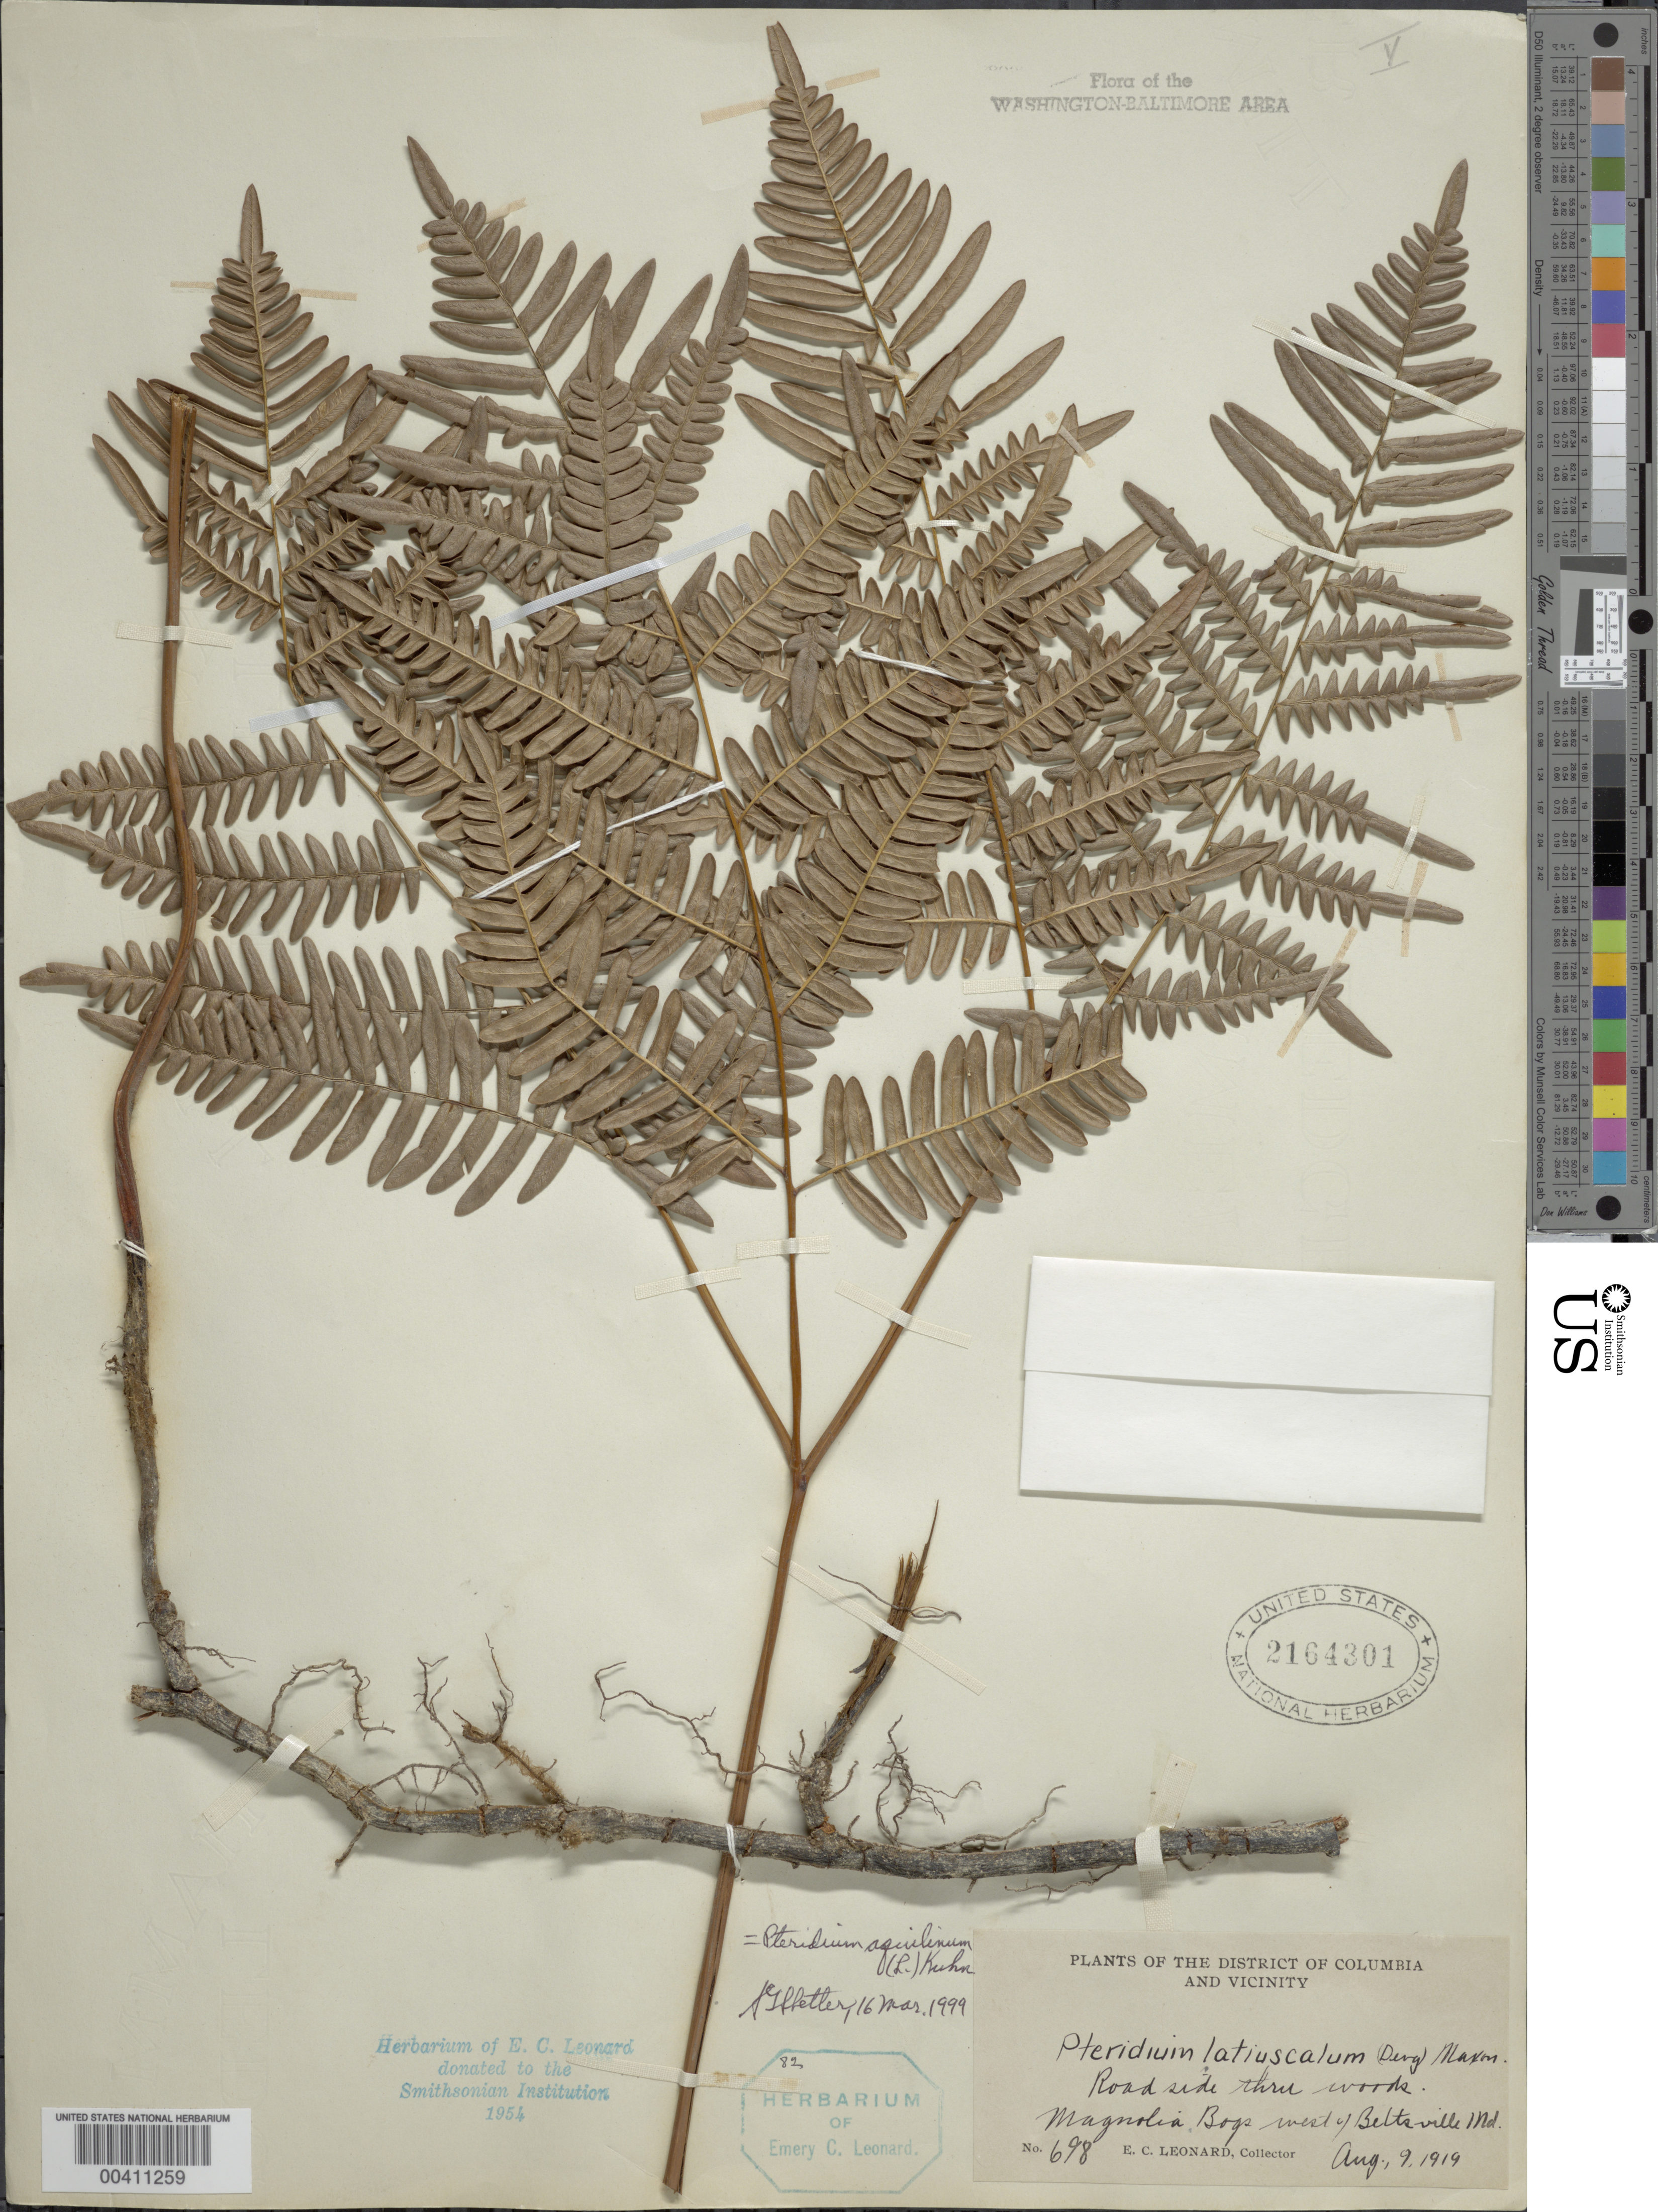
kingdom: Plantae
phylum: Tracheophyta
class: Polypodiopsida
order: Polypodiales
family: Dennstaedtiaceae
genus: Pteridium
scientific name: Pteridium aquilinum var. latiusculum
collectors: E. C. Leonard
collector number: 698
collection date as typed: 09 Aug 1919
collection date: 1919-08-09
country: United States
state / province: Maryland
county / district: Prince George's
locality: Magnolia Bogs, west of Beltsville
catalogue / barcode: US 2164301